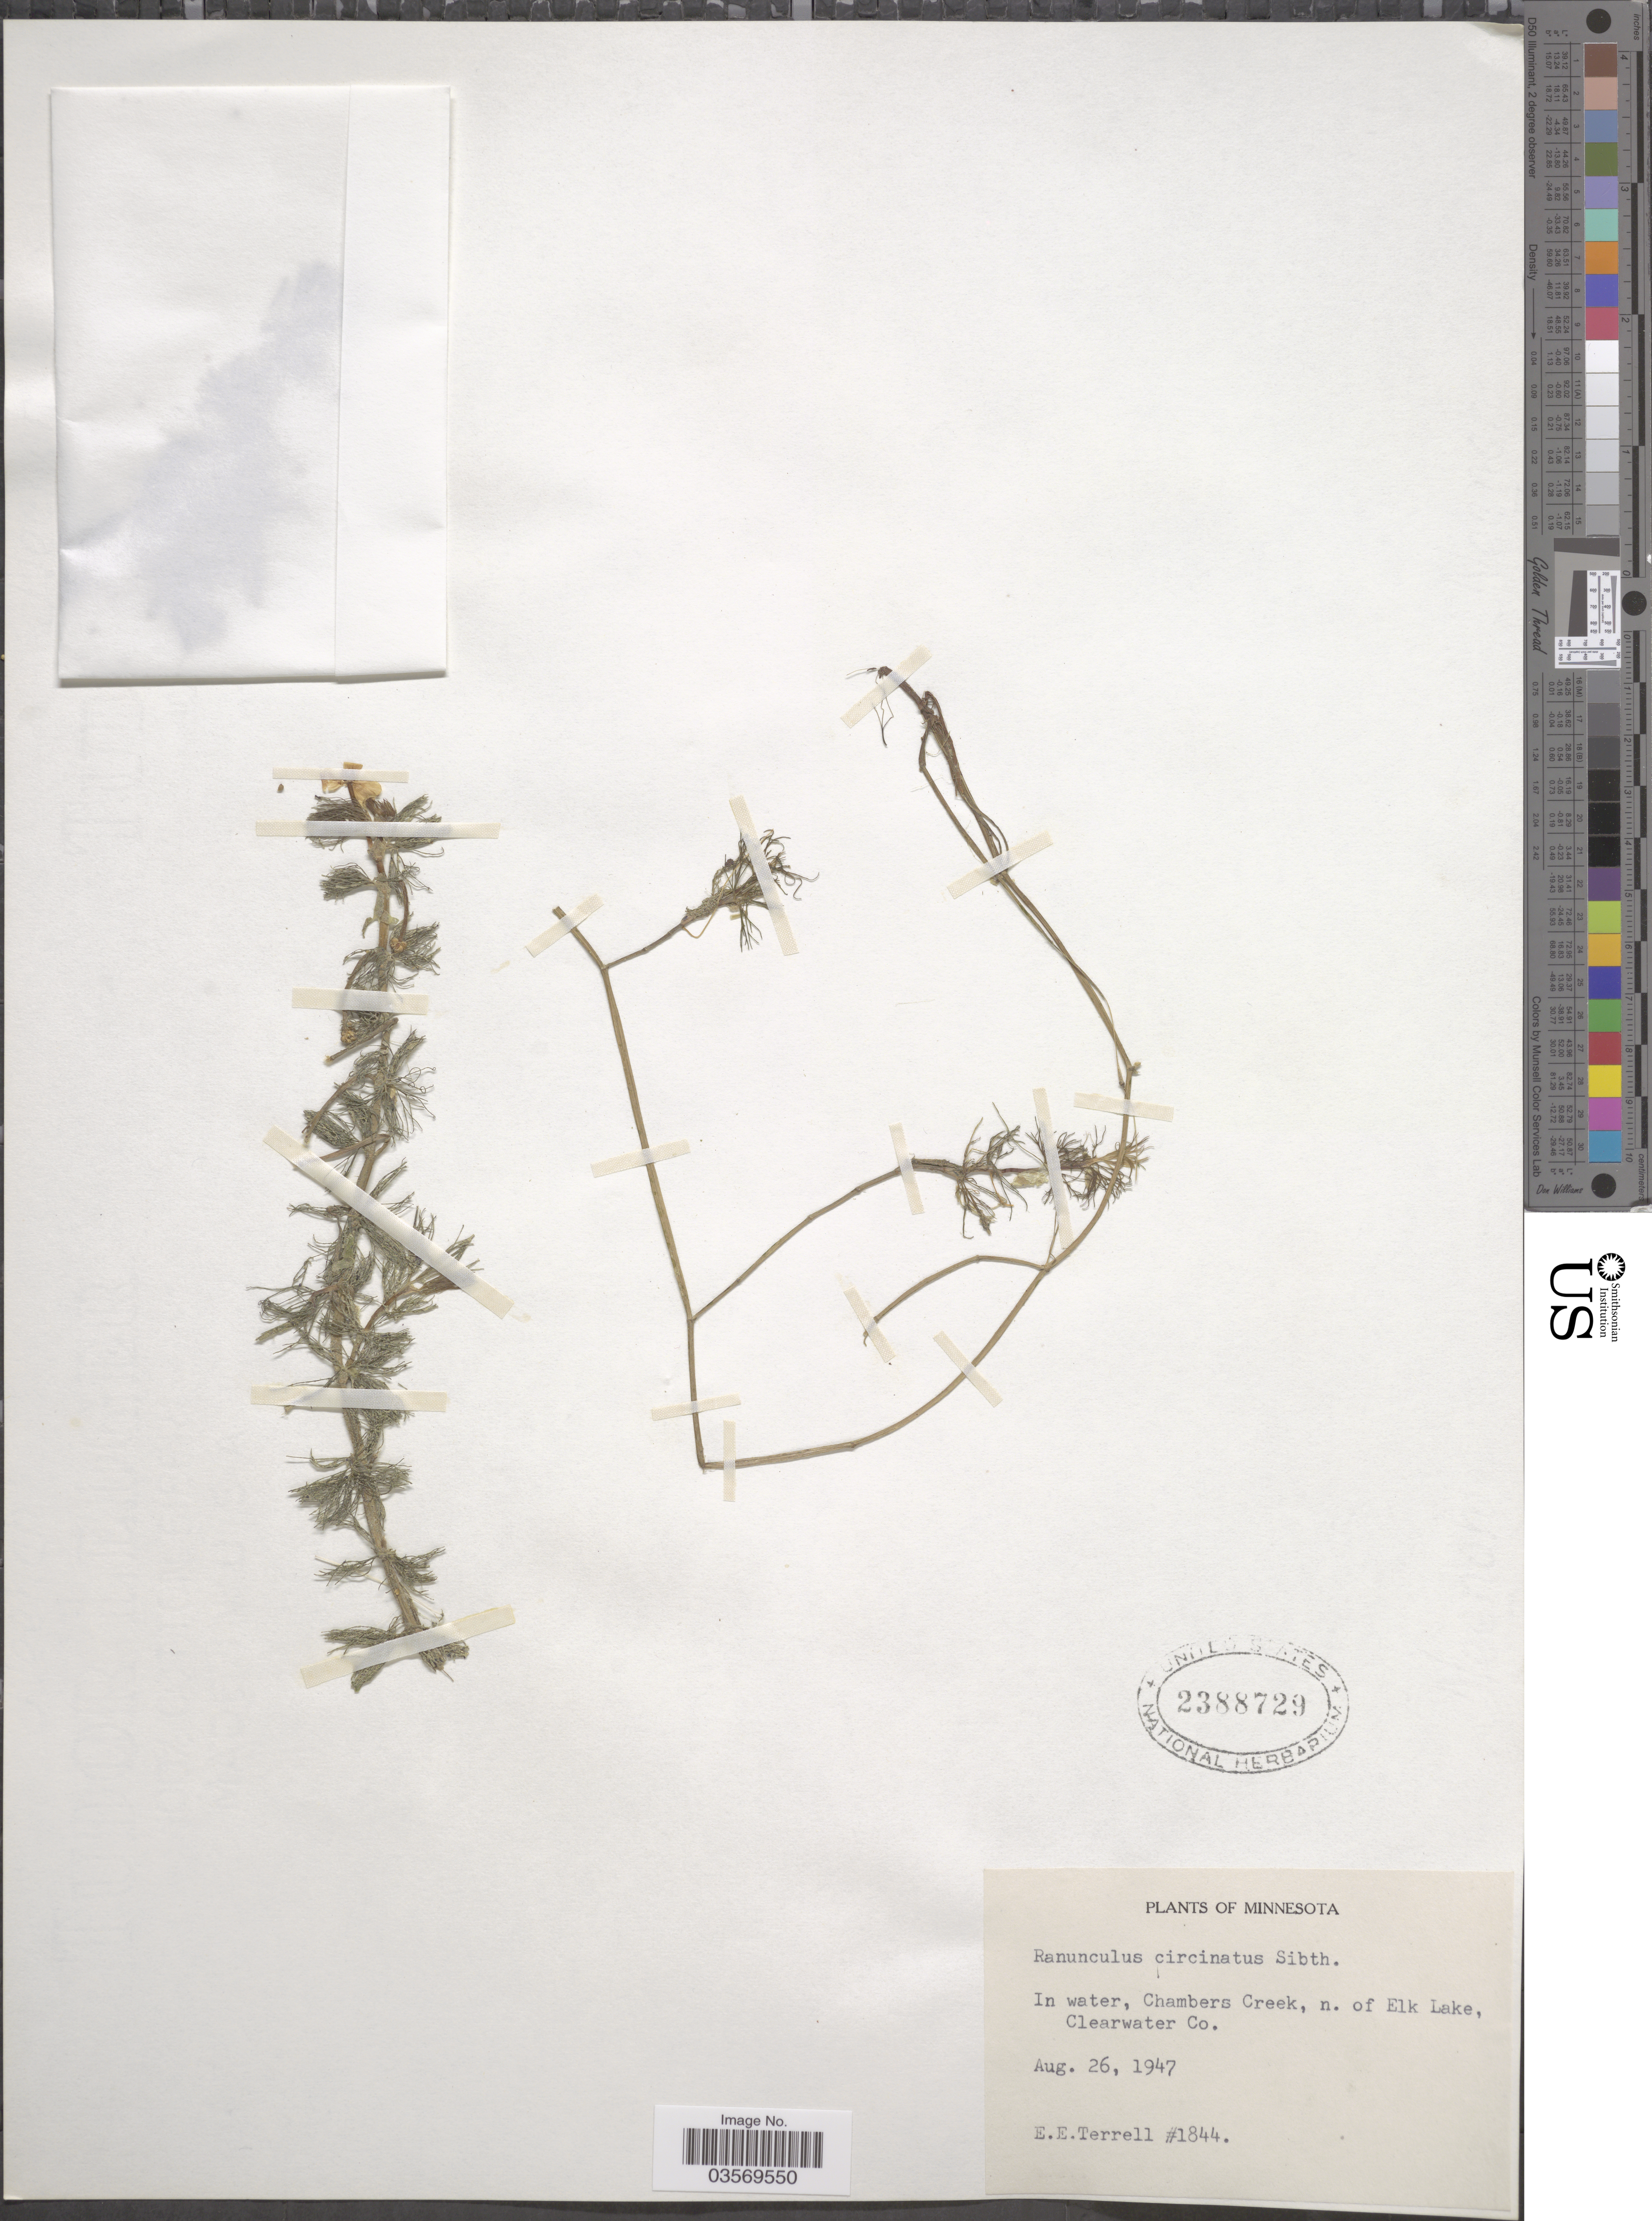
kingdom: Plantae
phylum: Tracheophyta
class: Magnoliopsida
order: Ranunculales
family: Ranunculaceae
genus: Ranunculus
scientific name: Ranunculus subrigidus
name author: W.B. Drew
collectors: E. Terrel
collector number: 1844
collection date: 1947-08-26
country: United States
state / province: Minnesota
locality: In water, Chambers Creek, n. of Elk Lake, Clearwater Co.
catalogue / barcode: US 2388729